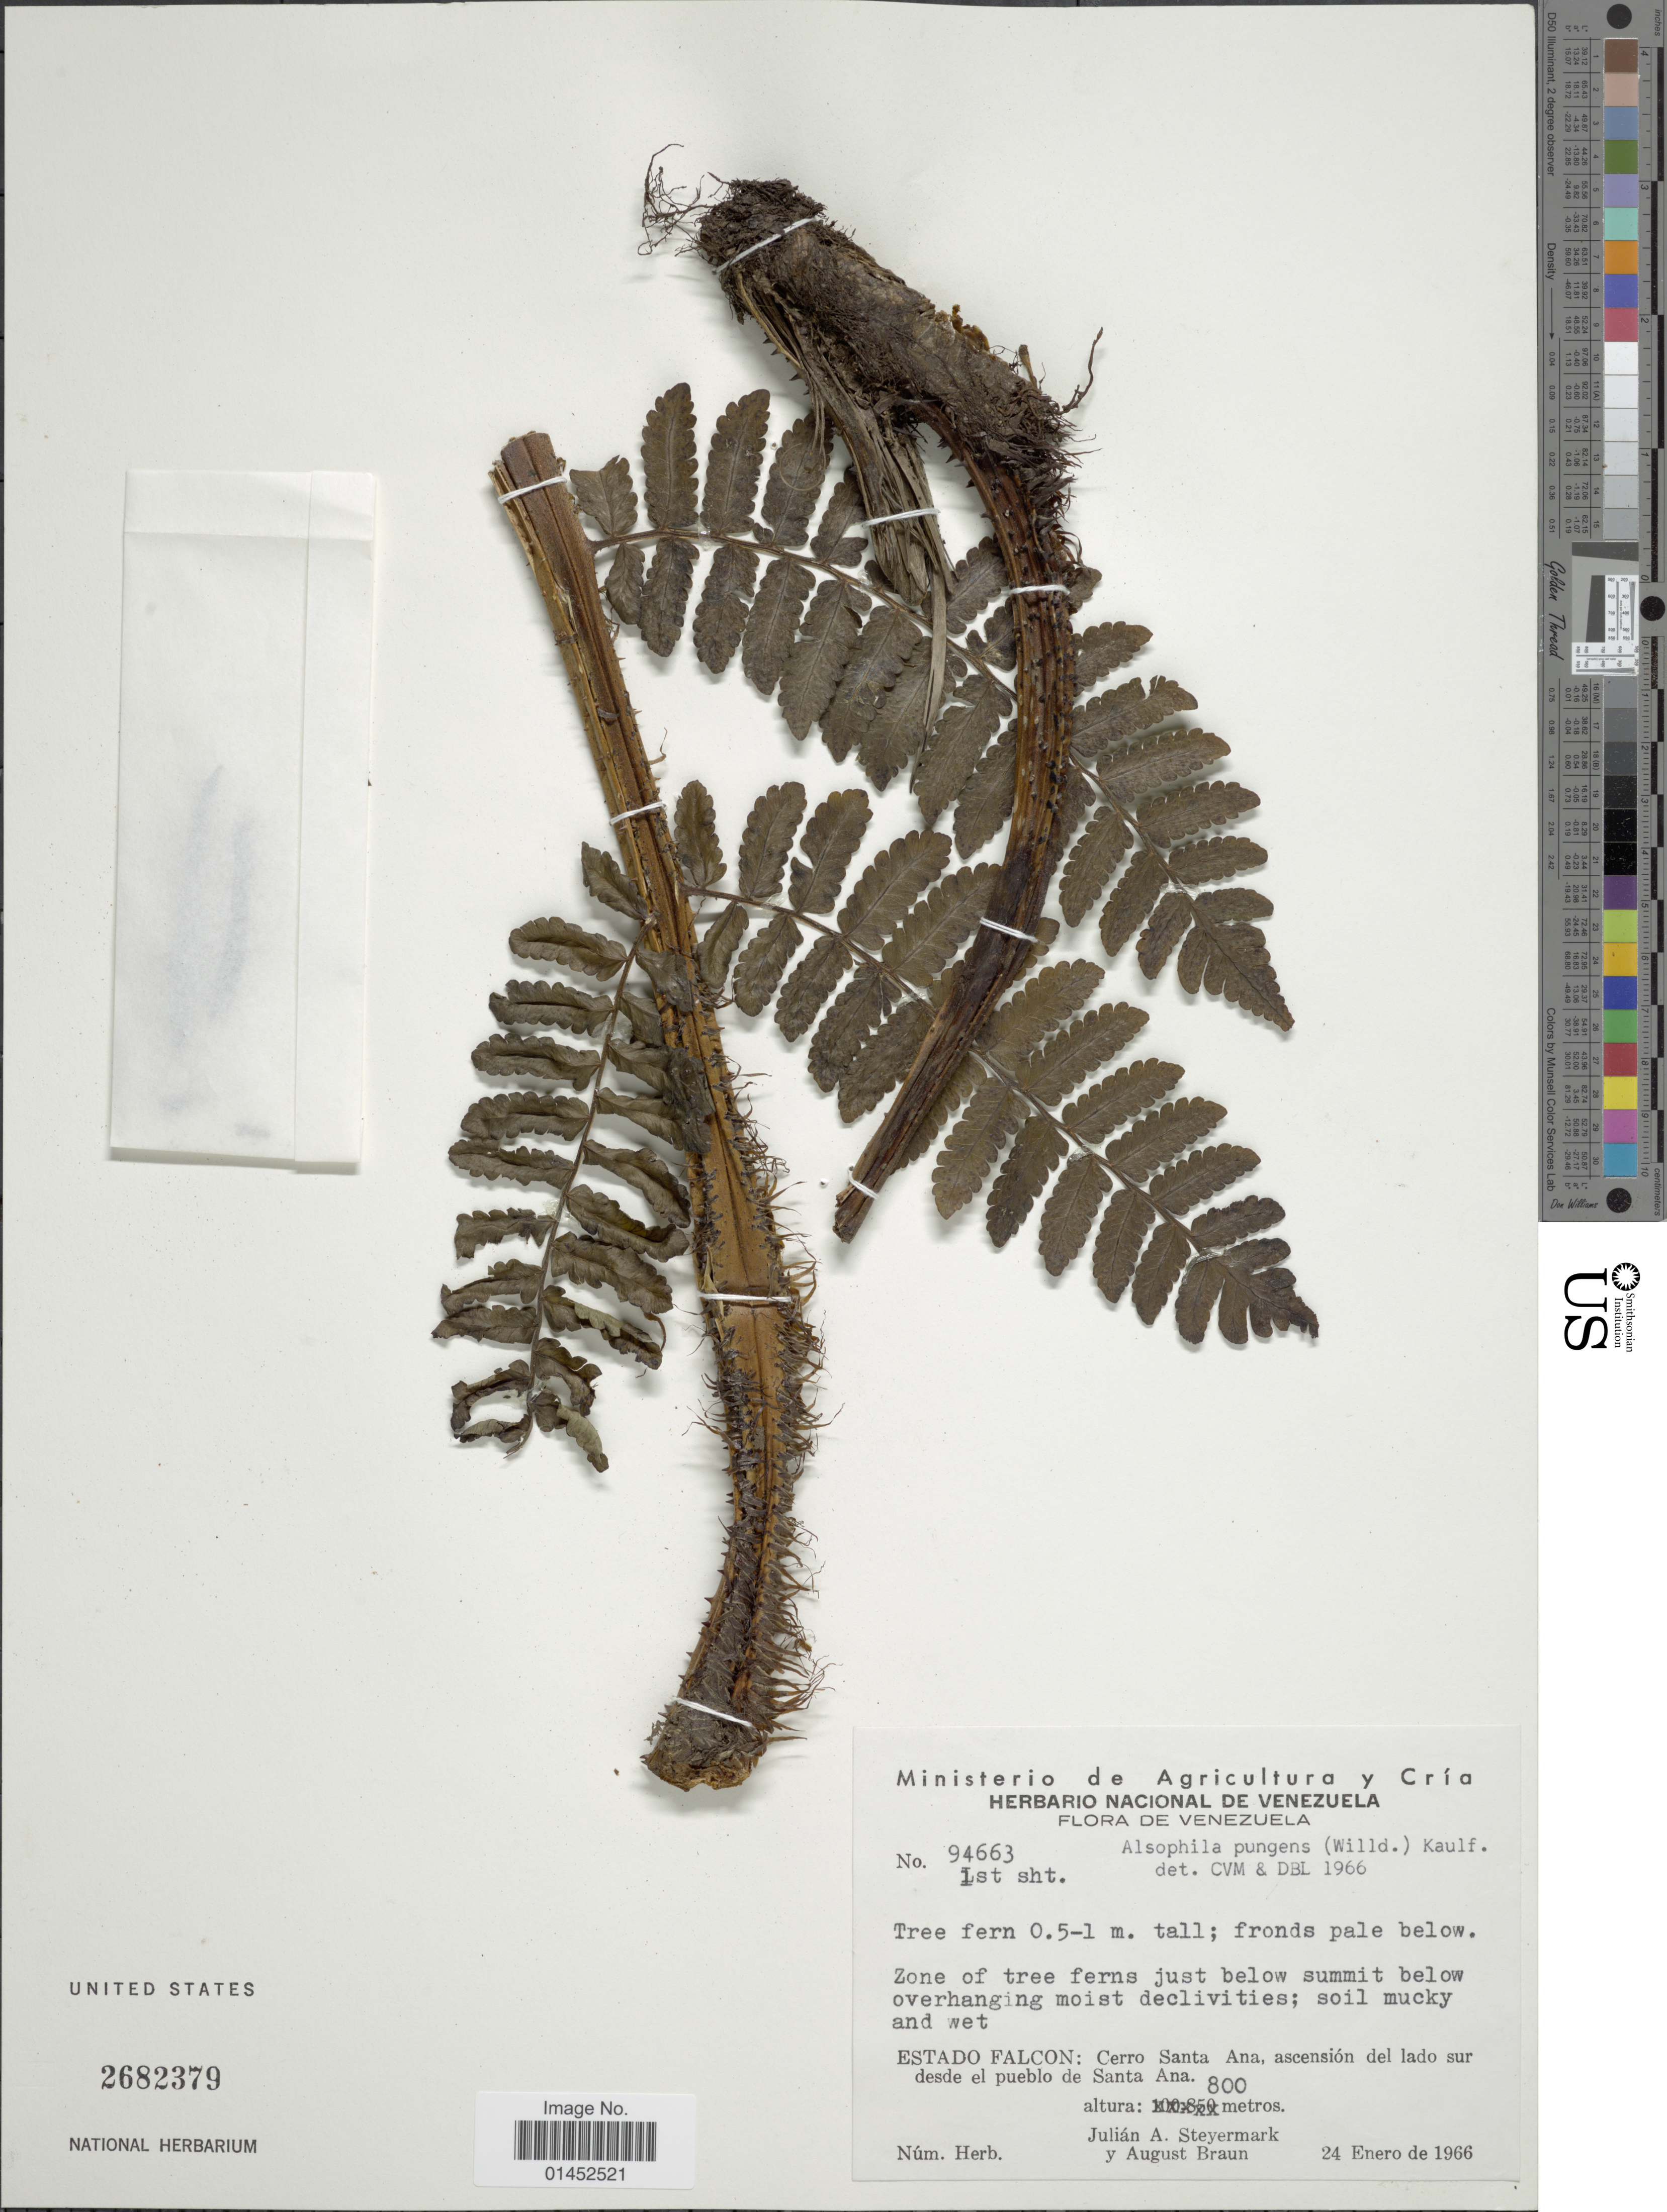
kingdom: Plantae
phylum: Tracheophyta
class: Polypodiopsida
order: Cyatheales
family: Cyatheaceae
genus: Cyathea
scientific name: Cyathea pungens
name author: (Willd.) Domin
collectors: J. Steyermark & A. Braun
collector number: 94663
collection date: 1966-01-24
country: Venezuela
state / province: Falcón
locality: Estado Falcon: Cerro Santa Ana, ascención del lado sur desde el pueblo de Santa Ana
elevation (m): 800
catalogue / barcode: US 2682379